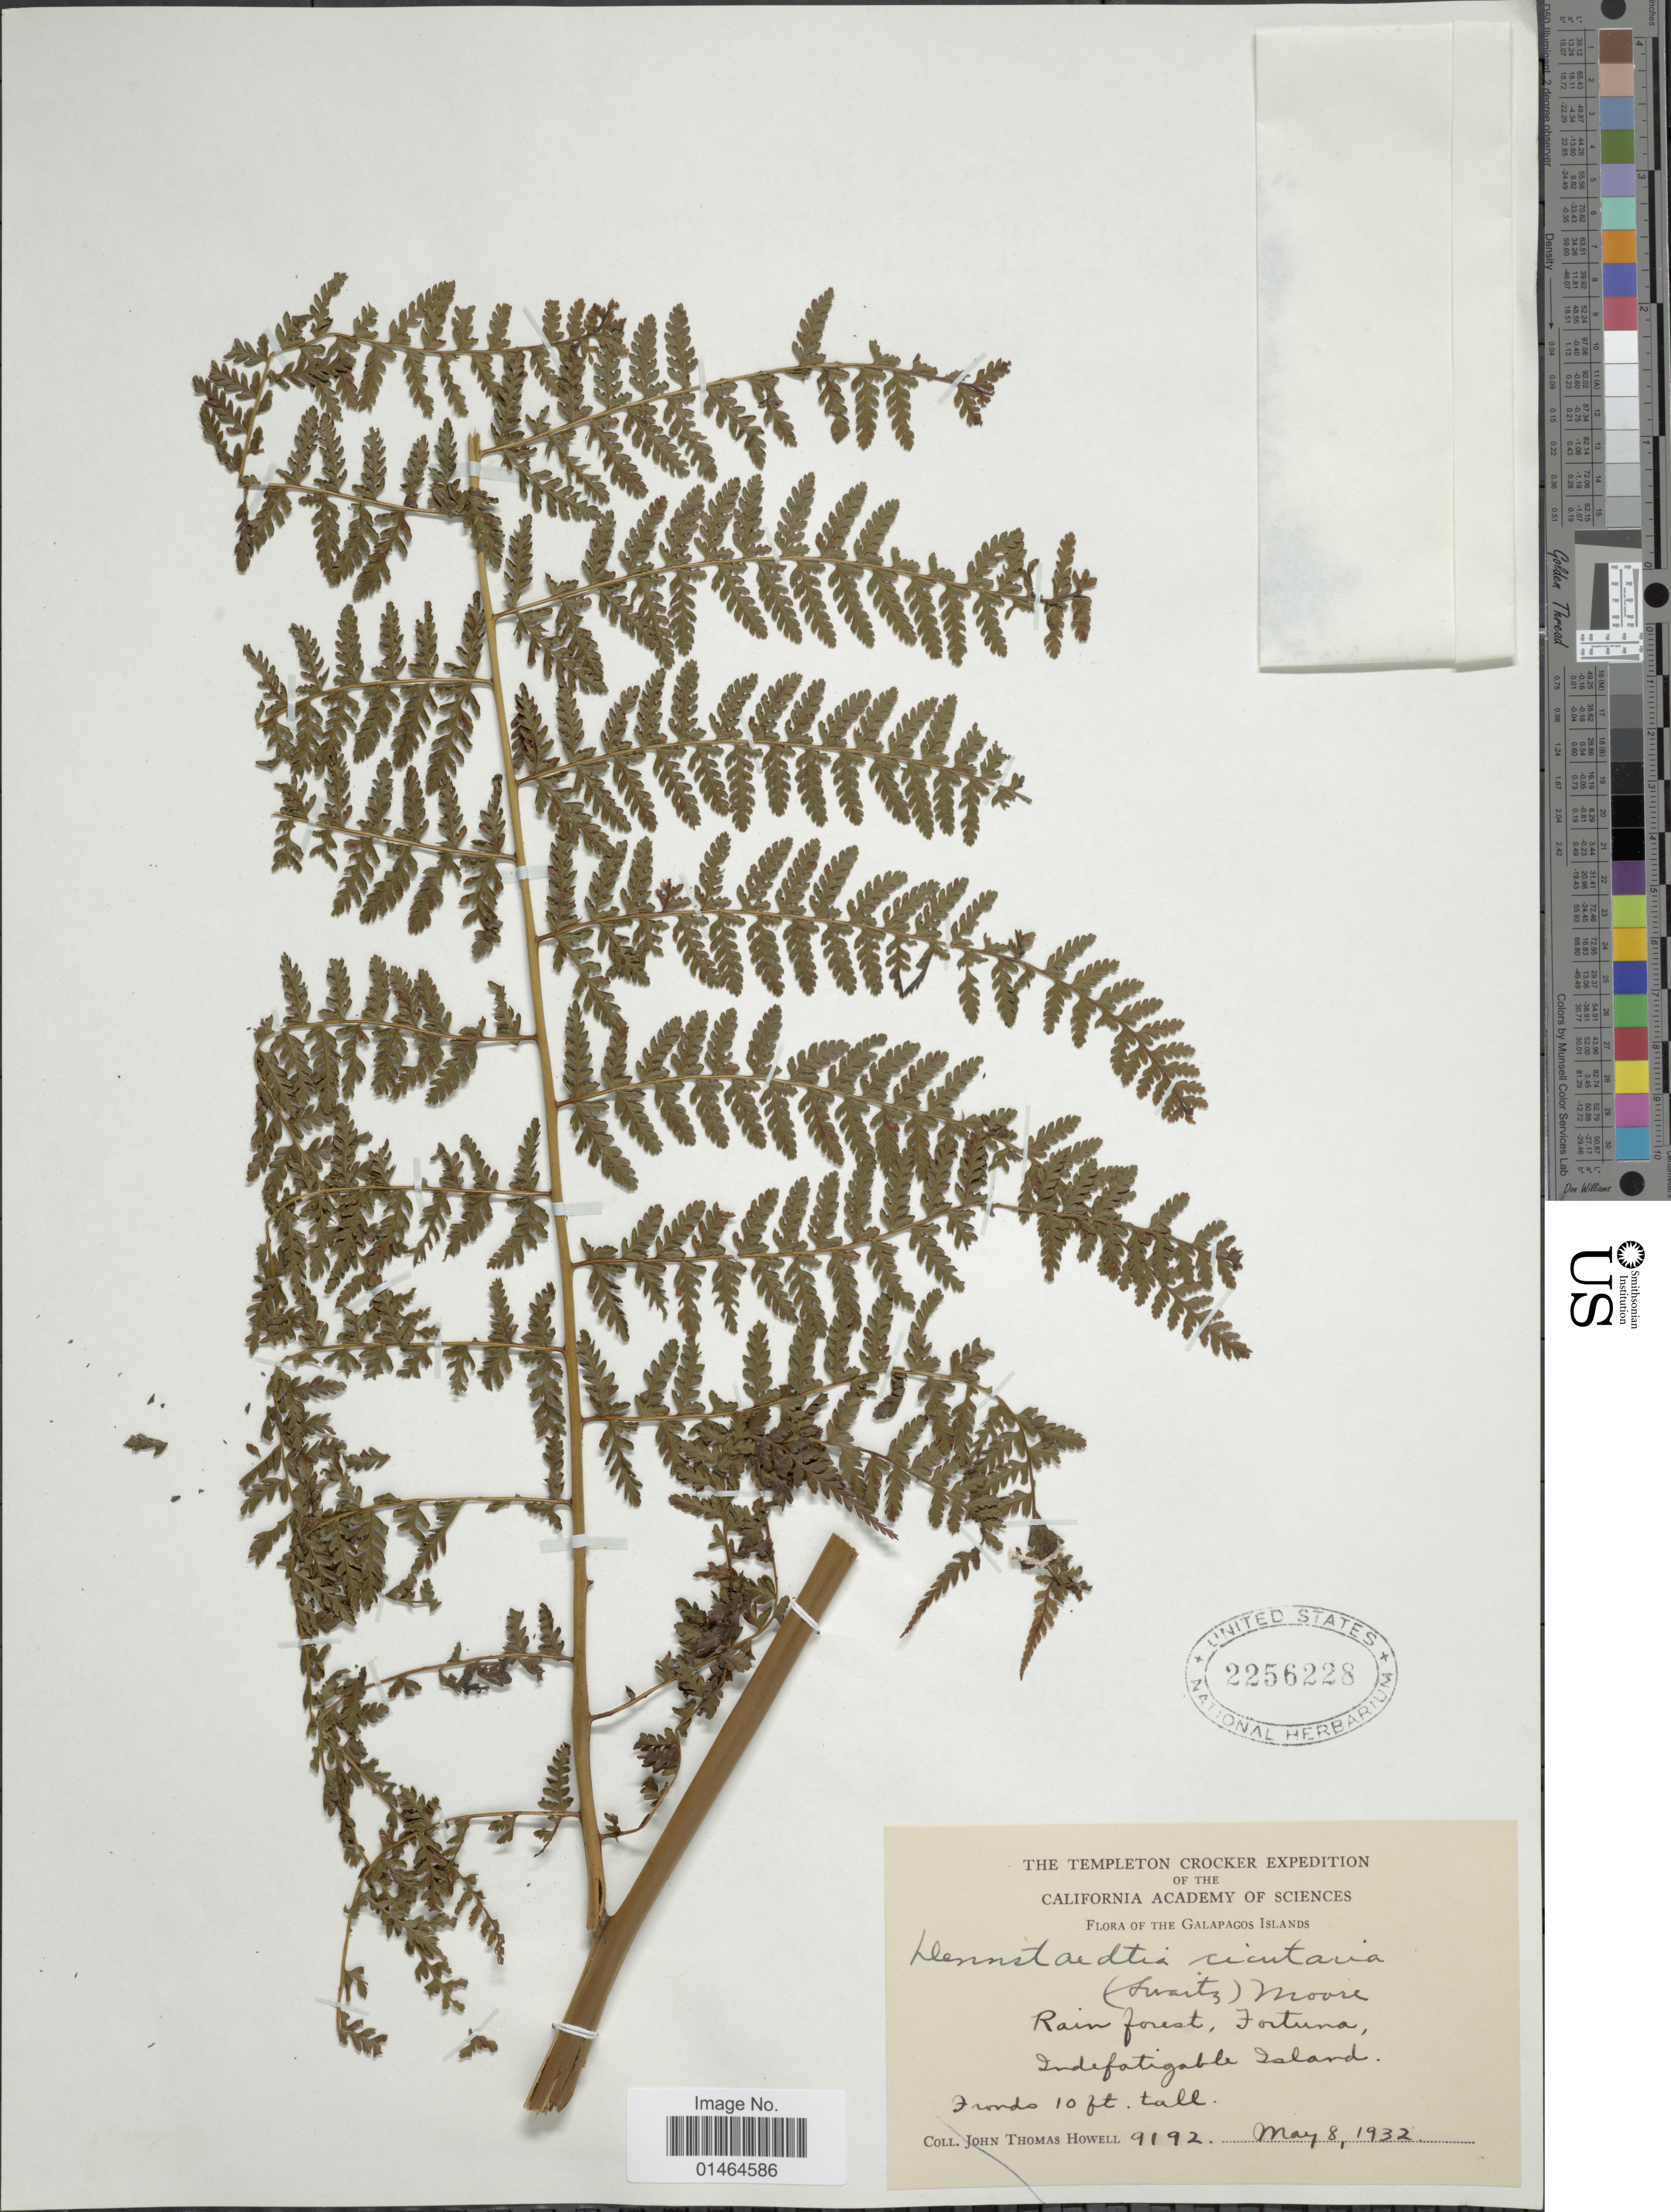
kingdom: Plantae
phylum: Tracheophyta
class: Polypodiopsida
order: Polypodiales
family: Dennstaedtiaceae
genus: Dennstaedtia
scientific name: Dennstaedtia cicutaria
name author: (Sw.) T. Moore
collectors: J. T. Howell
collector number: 9192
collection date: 1932-05-08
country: Ecuador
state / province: Colón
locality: Galapagos Islands. Rain forest, Fortuna, Indefatigable Island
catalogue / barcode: US 2256228